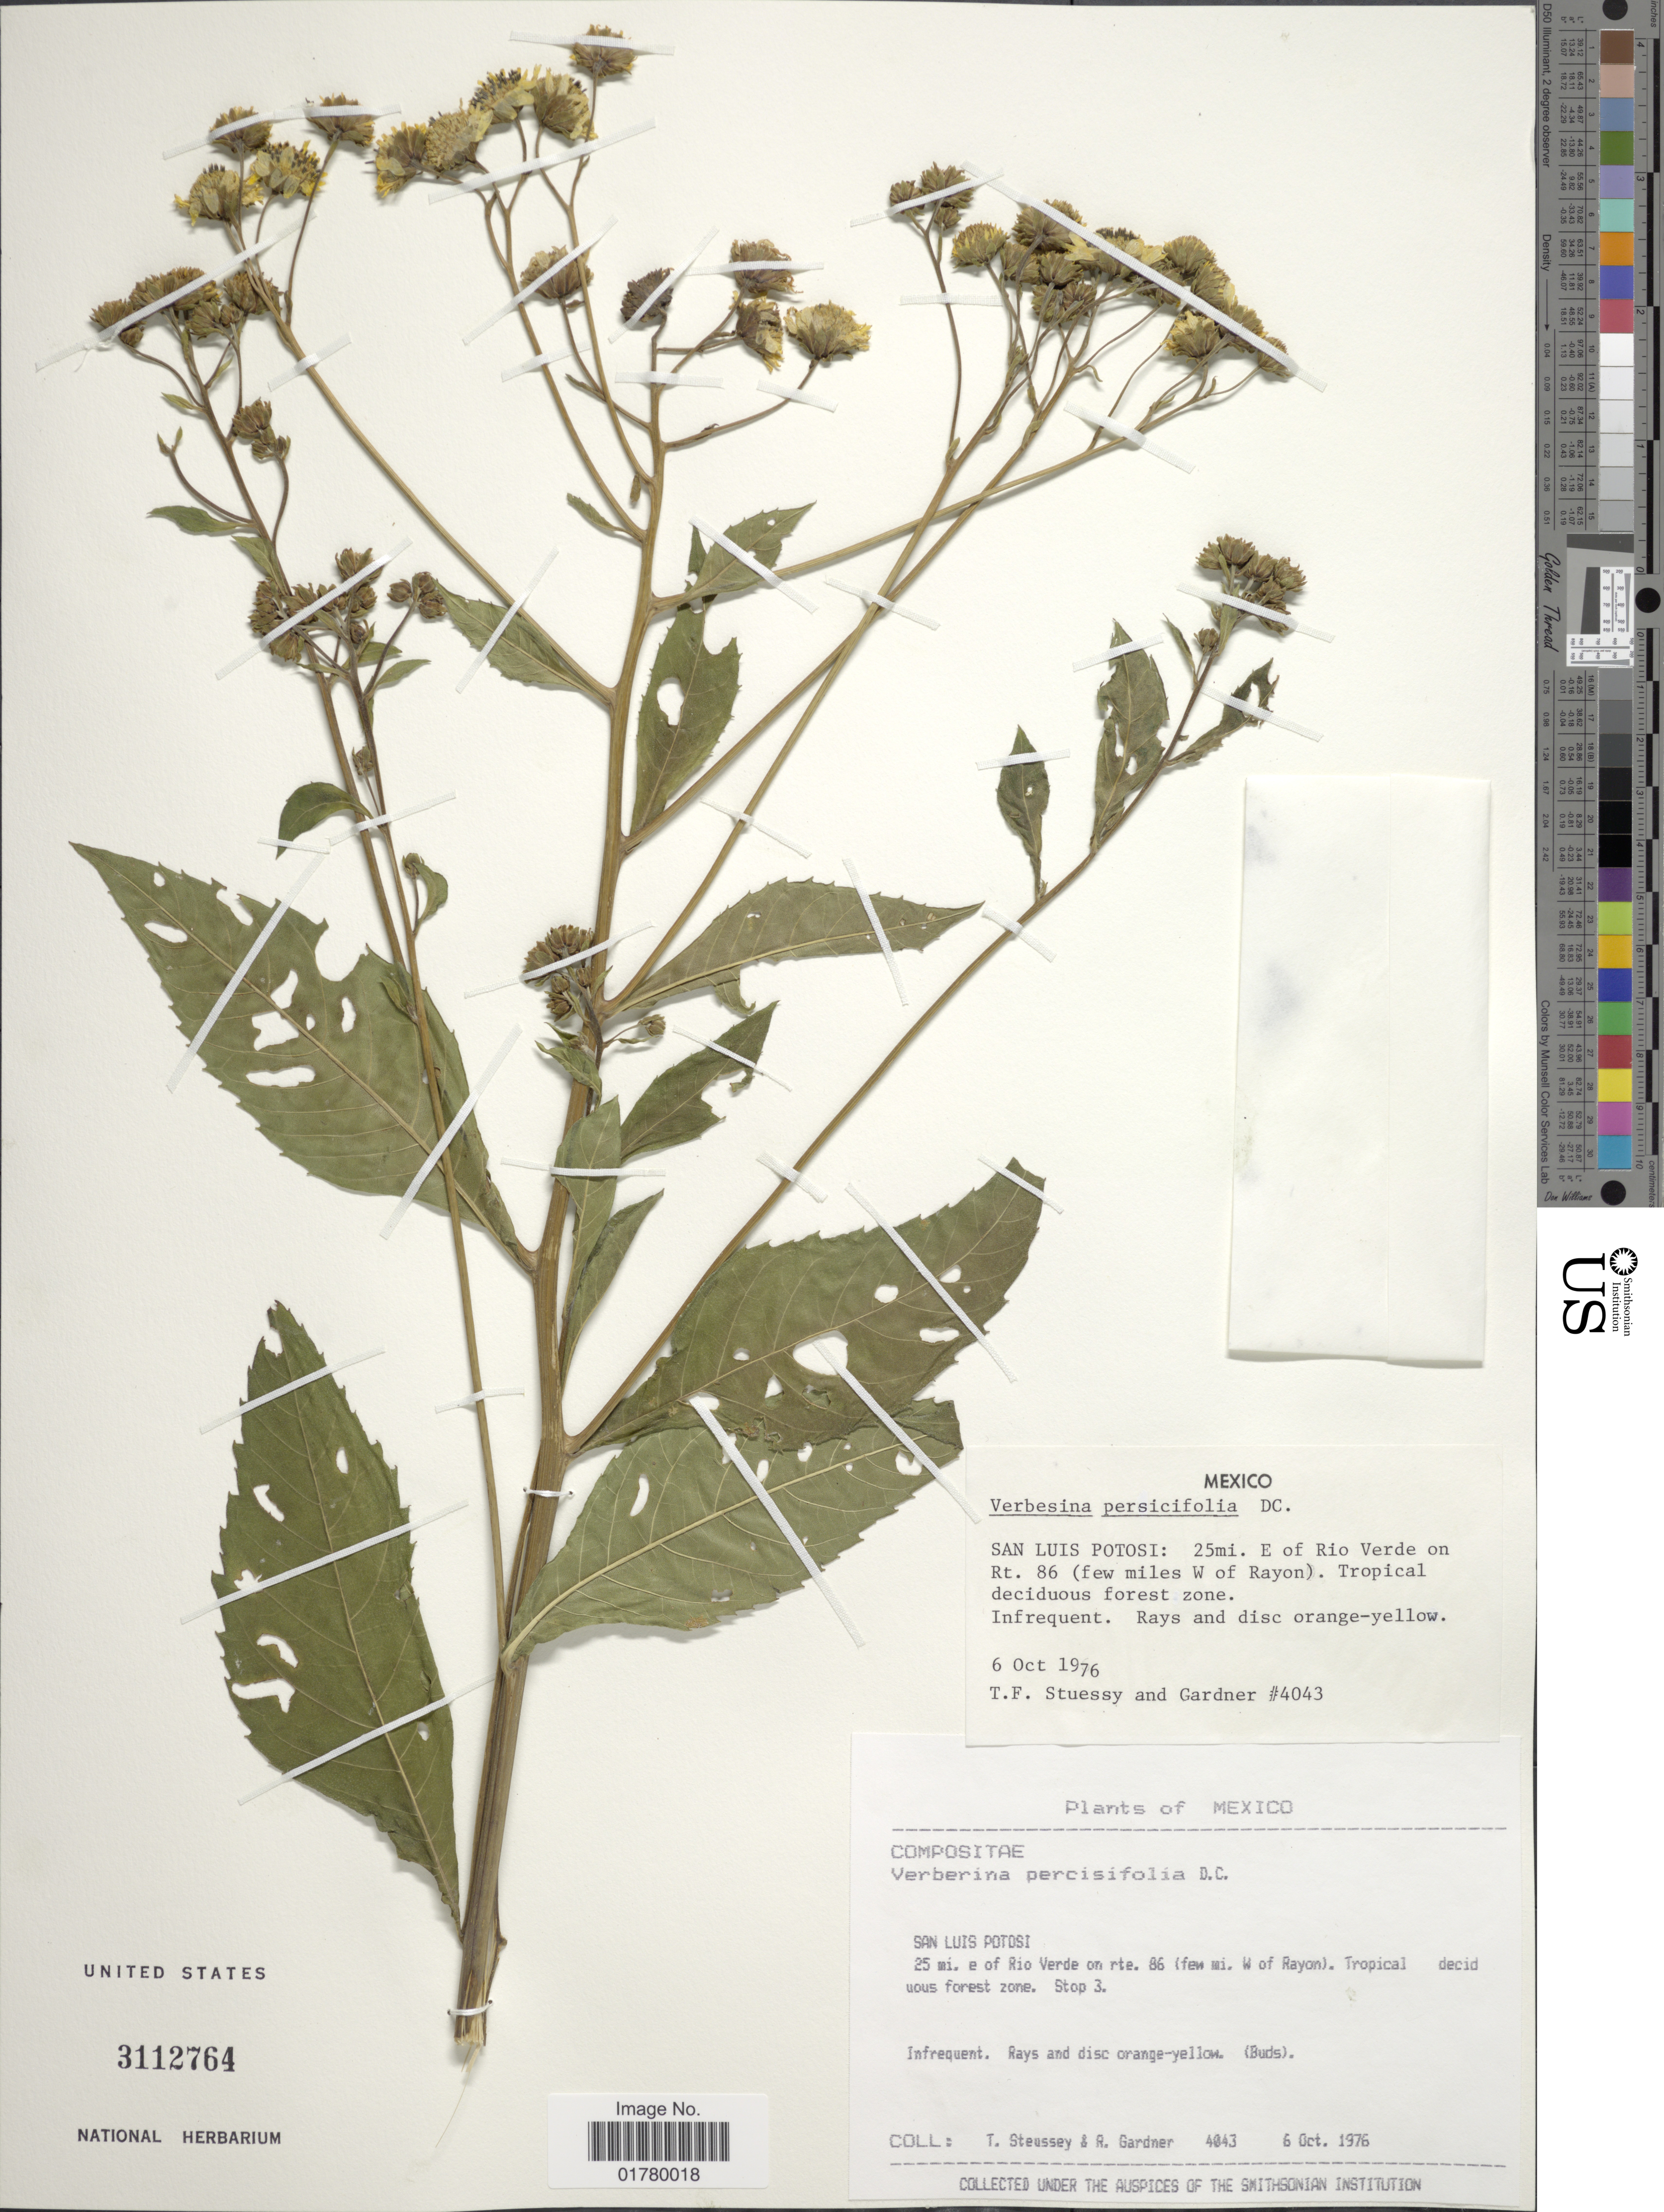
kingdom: Plantae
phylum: Tracheophyta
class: Magnoliopsida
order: Asterales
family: Asteraceae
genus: Verbesina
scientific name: Verbesina persicifolia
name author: DC.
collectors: T. Steussey & R. C. Gardner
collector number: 4843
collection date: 1976-10-06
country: Mexico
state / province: San Luis Potosí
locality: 25 mi. e of Rio Verde on rte. 86 (few mi. W of Rayon)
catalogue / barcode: US 3112764